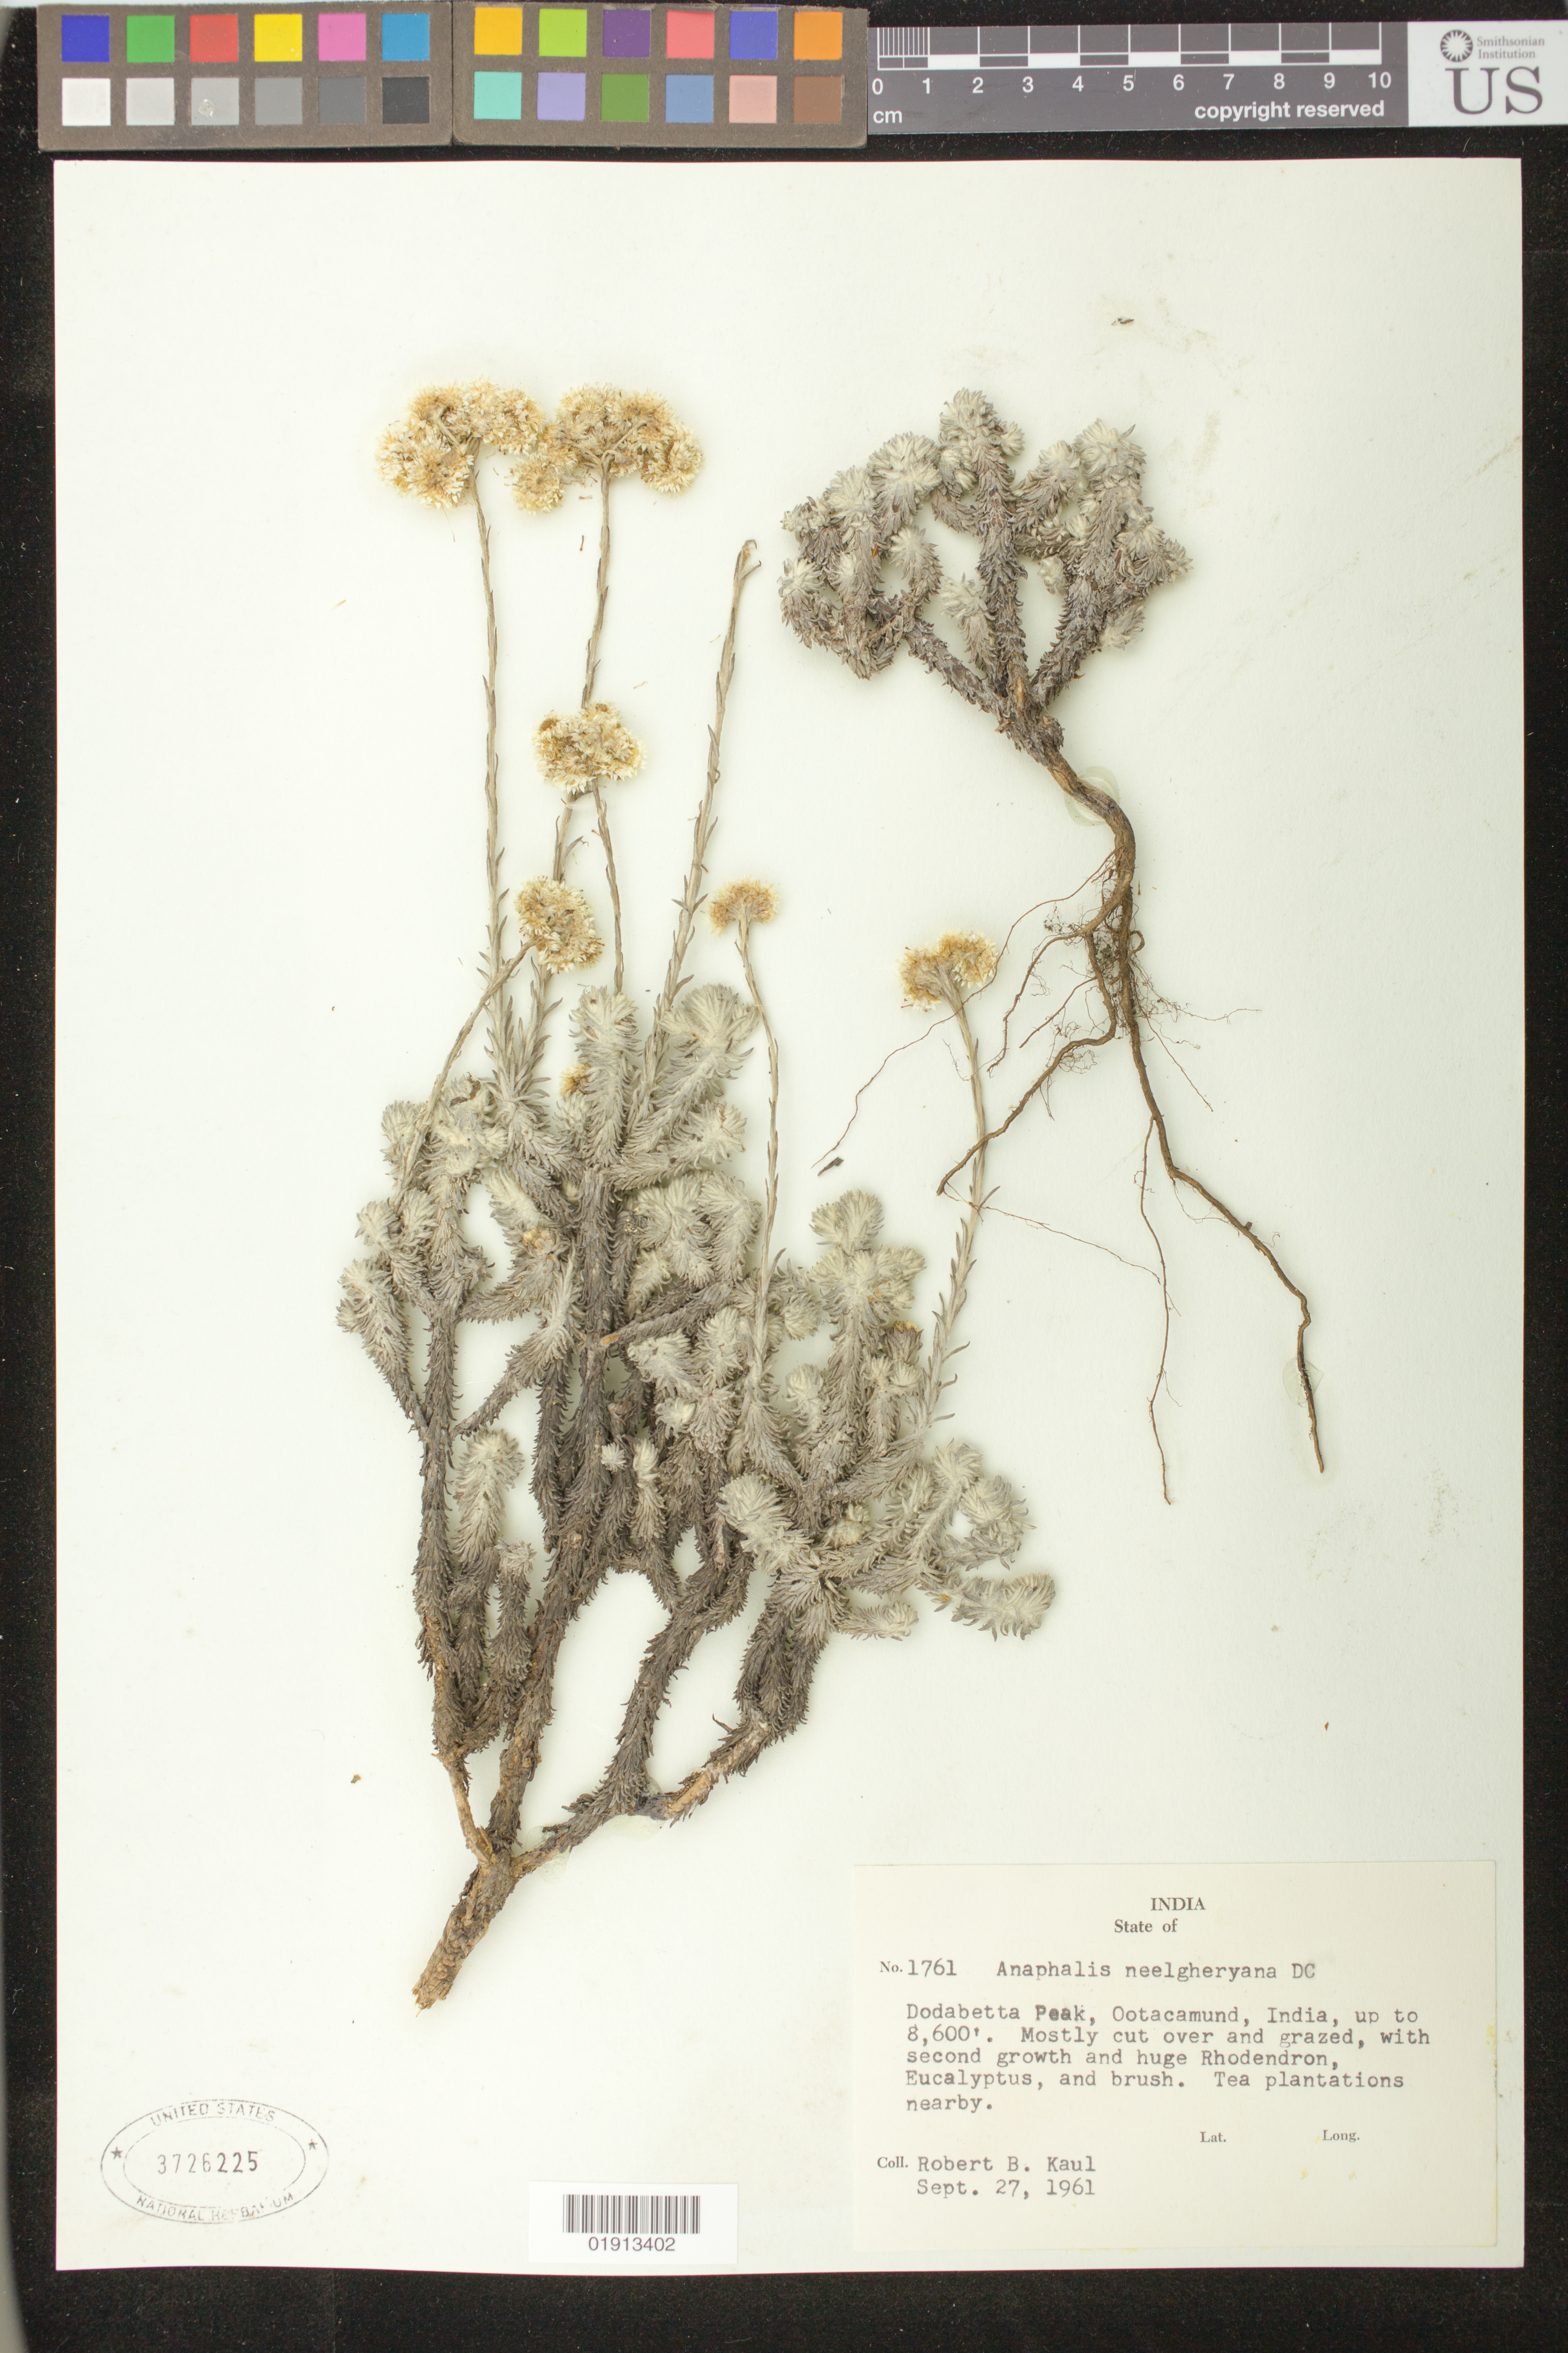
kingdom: Plantae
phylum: Tracheophyta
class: Magnoliopsida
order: Asterales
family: Asteraceae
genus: Anaphalis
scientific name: Anaphalis neelgerryana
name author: DC.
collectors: R. Kaul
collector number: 1761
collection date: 1961-09-27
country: India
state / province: Tamil Nadu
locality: Dodabetta Peak, Ootacamund.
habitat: Mostly cut over and grazed, with second growth and huge Rhododendron, Eucalyptus, and brush. Tea plantations nearby.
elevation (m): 2621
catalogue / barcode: US 3726225